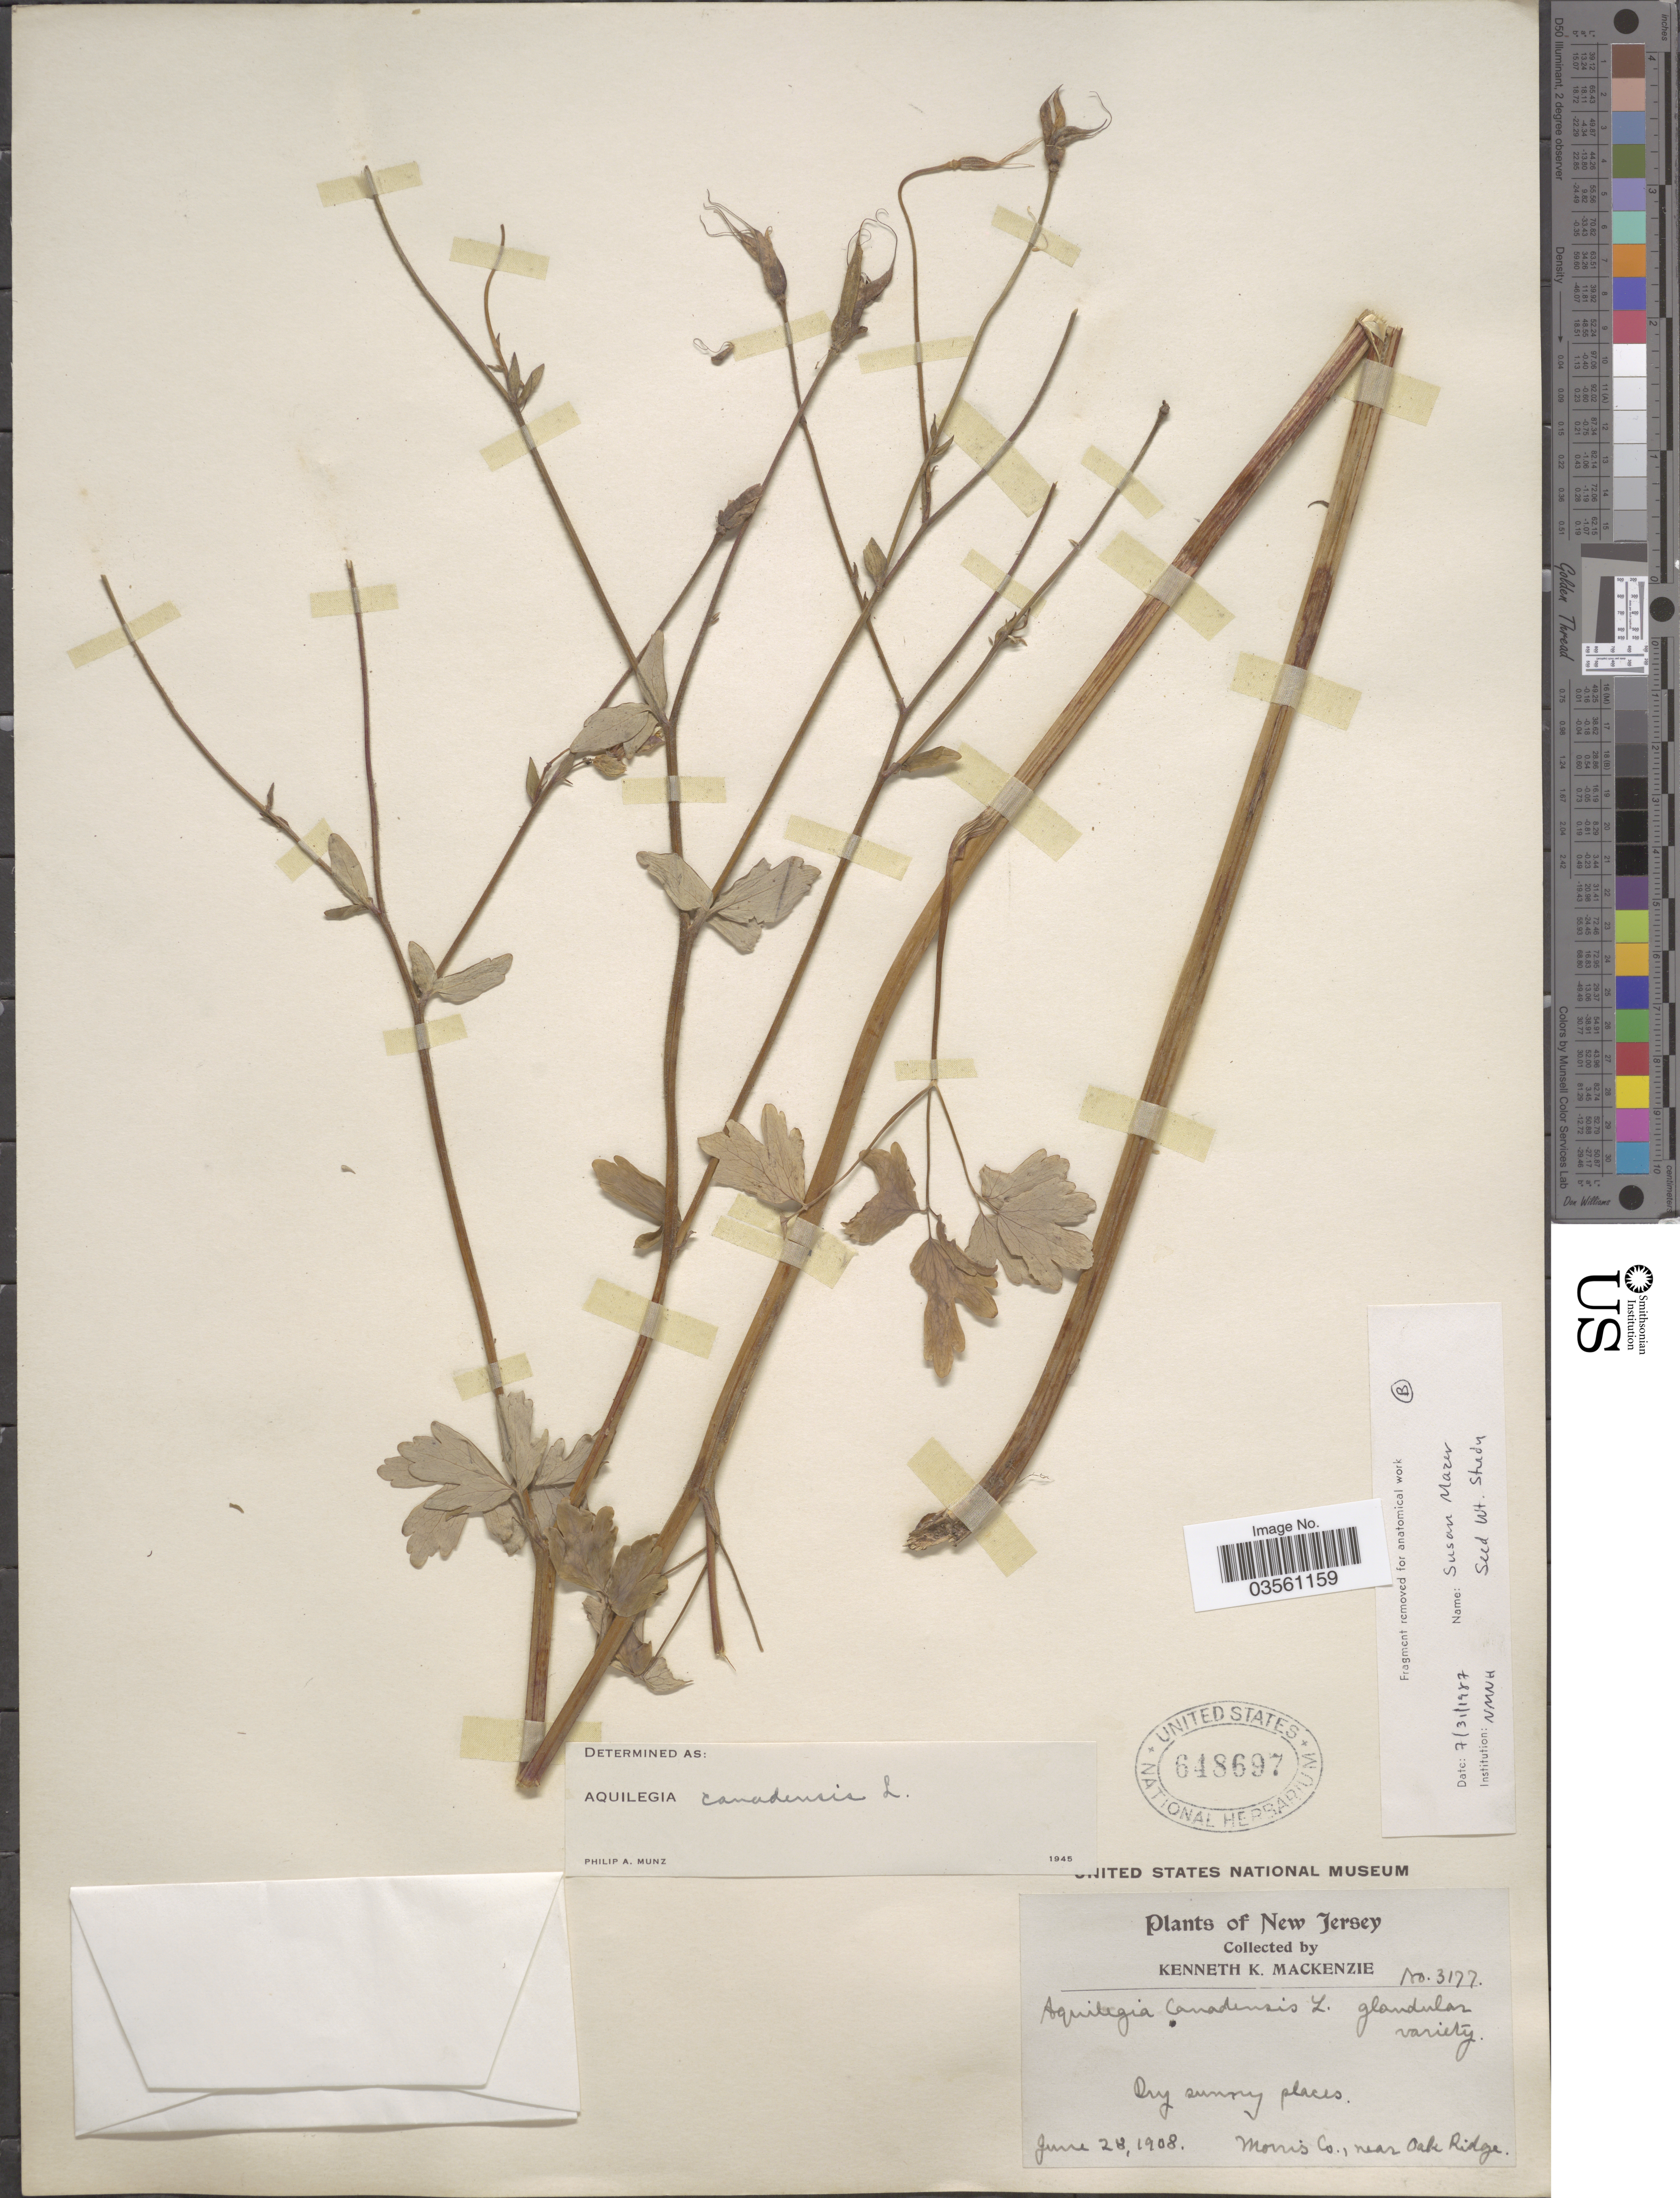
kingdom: Plantae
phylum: Tracheophyta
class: Magnoliopsida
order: Ranunculales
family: Ranunculaceae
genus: Aquilegia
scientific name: Aquilegia canadensis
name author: L.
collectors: K. K. Mackenzie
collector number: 3177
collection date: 1908-06-28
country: United States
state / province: New Jersey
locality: Morris Co., near Oak Ridge.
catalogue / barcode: US 648697